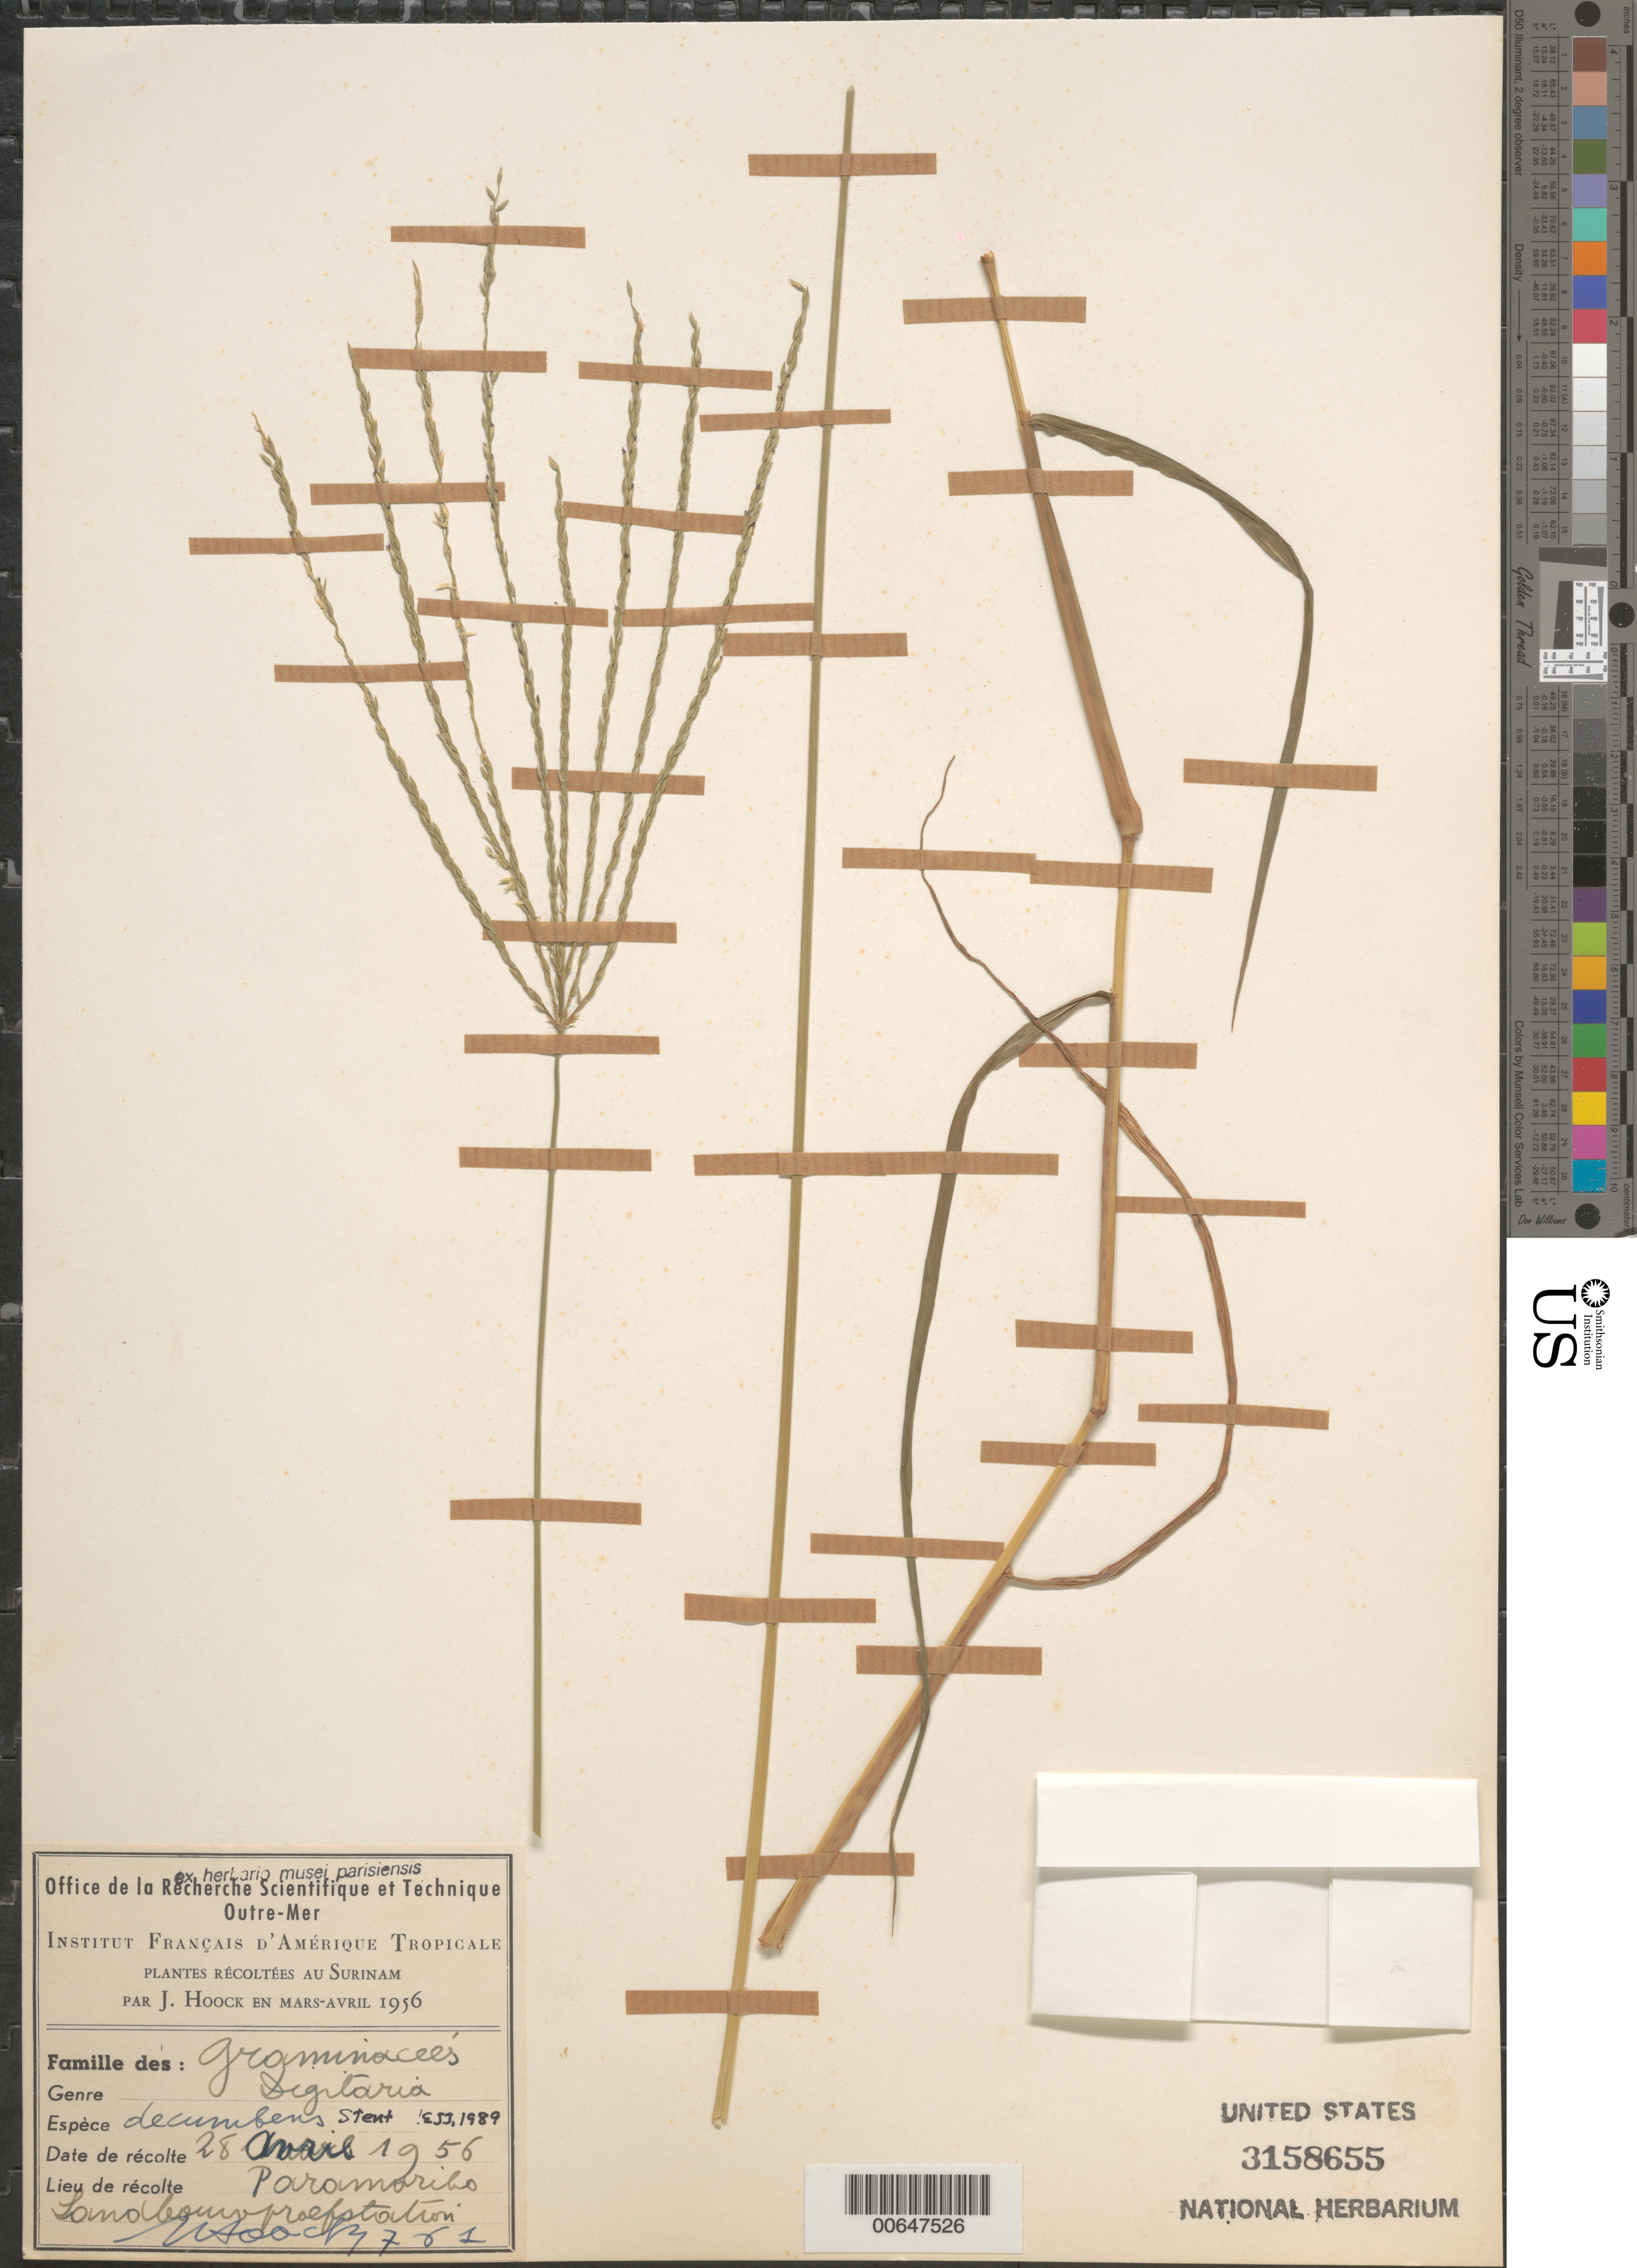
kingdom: Plantae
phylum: Tracheophyta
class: Liliopsida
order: Poales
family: Poaceae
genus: Digitaria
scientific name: Digitaria decumbens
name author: Stent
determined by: Judziewicz, E. J.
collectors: J. Hoock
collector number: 721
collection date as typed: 28-Apr-56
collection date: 1956-04-28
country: Suriname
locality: Paramaribo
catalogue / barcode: US 3158655